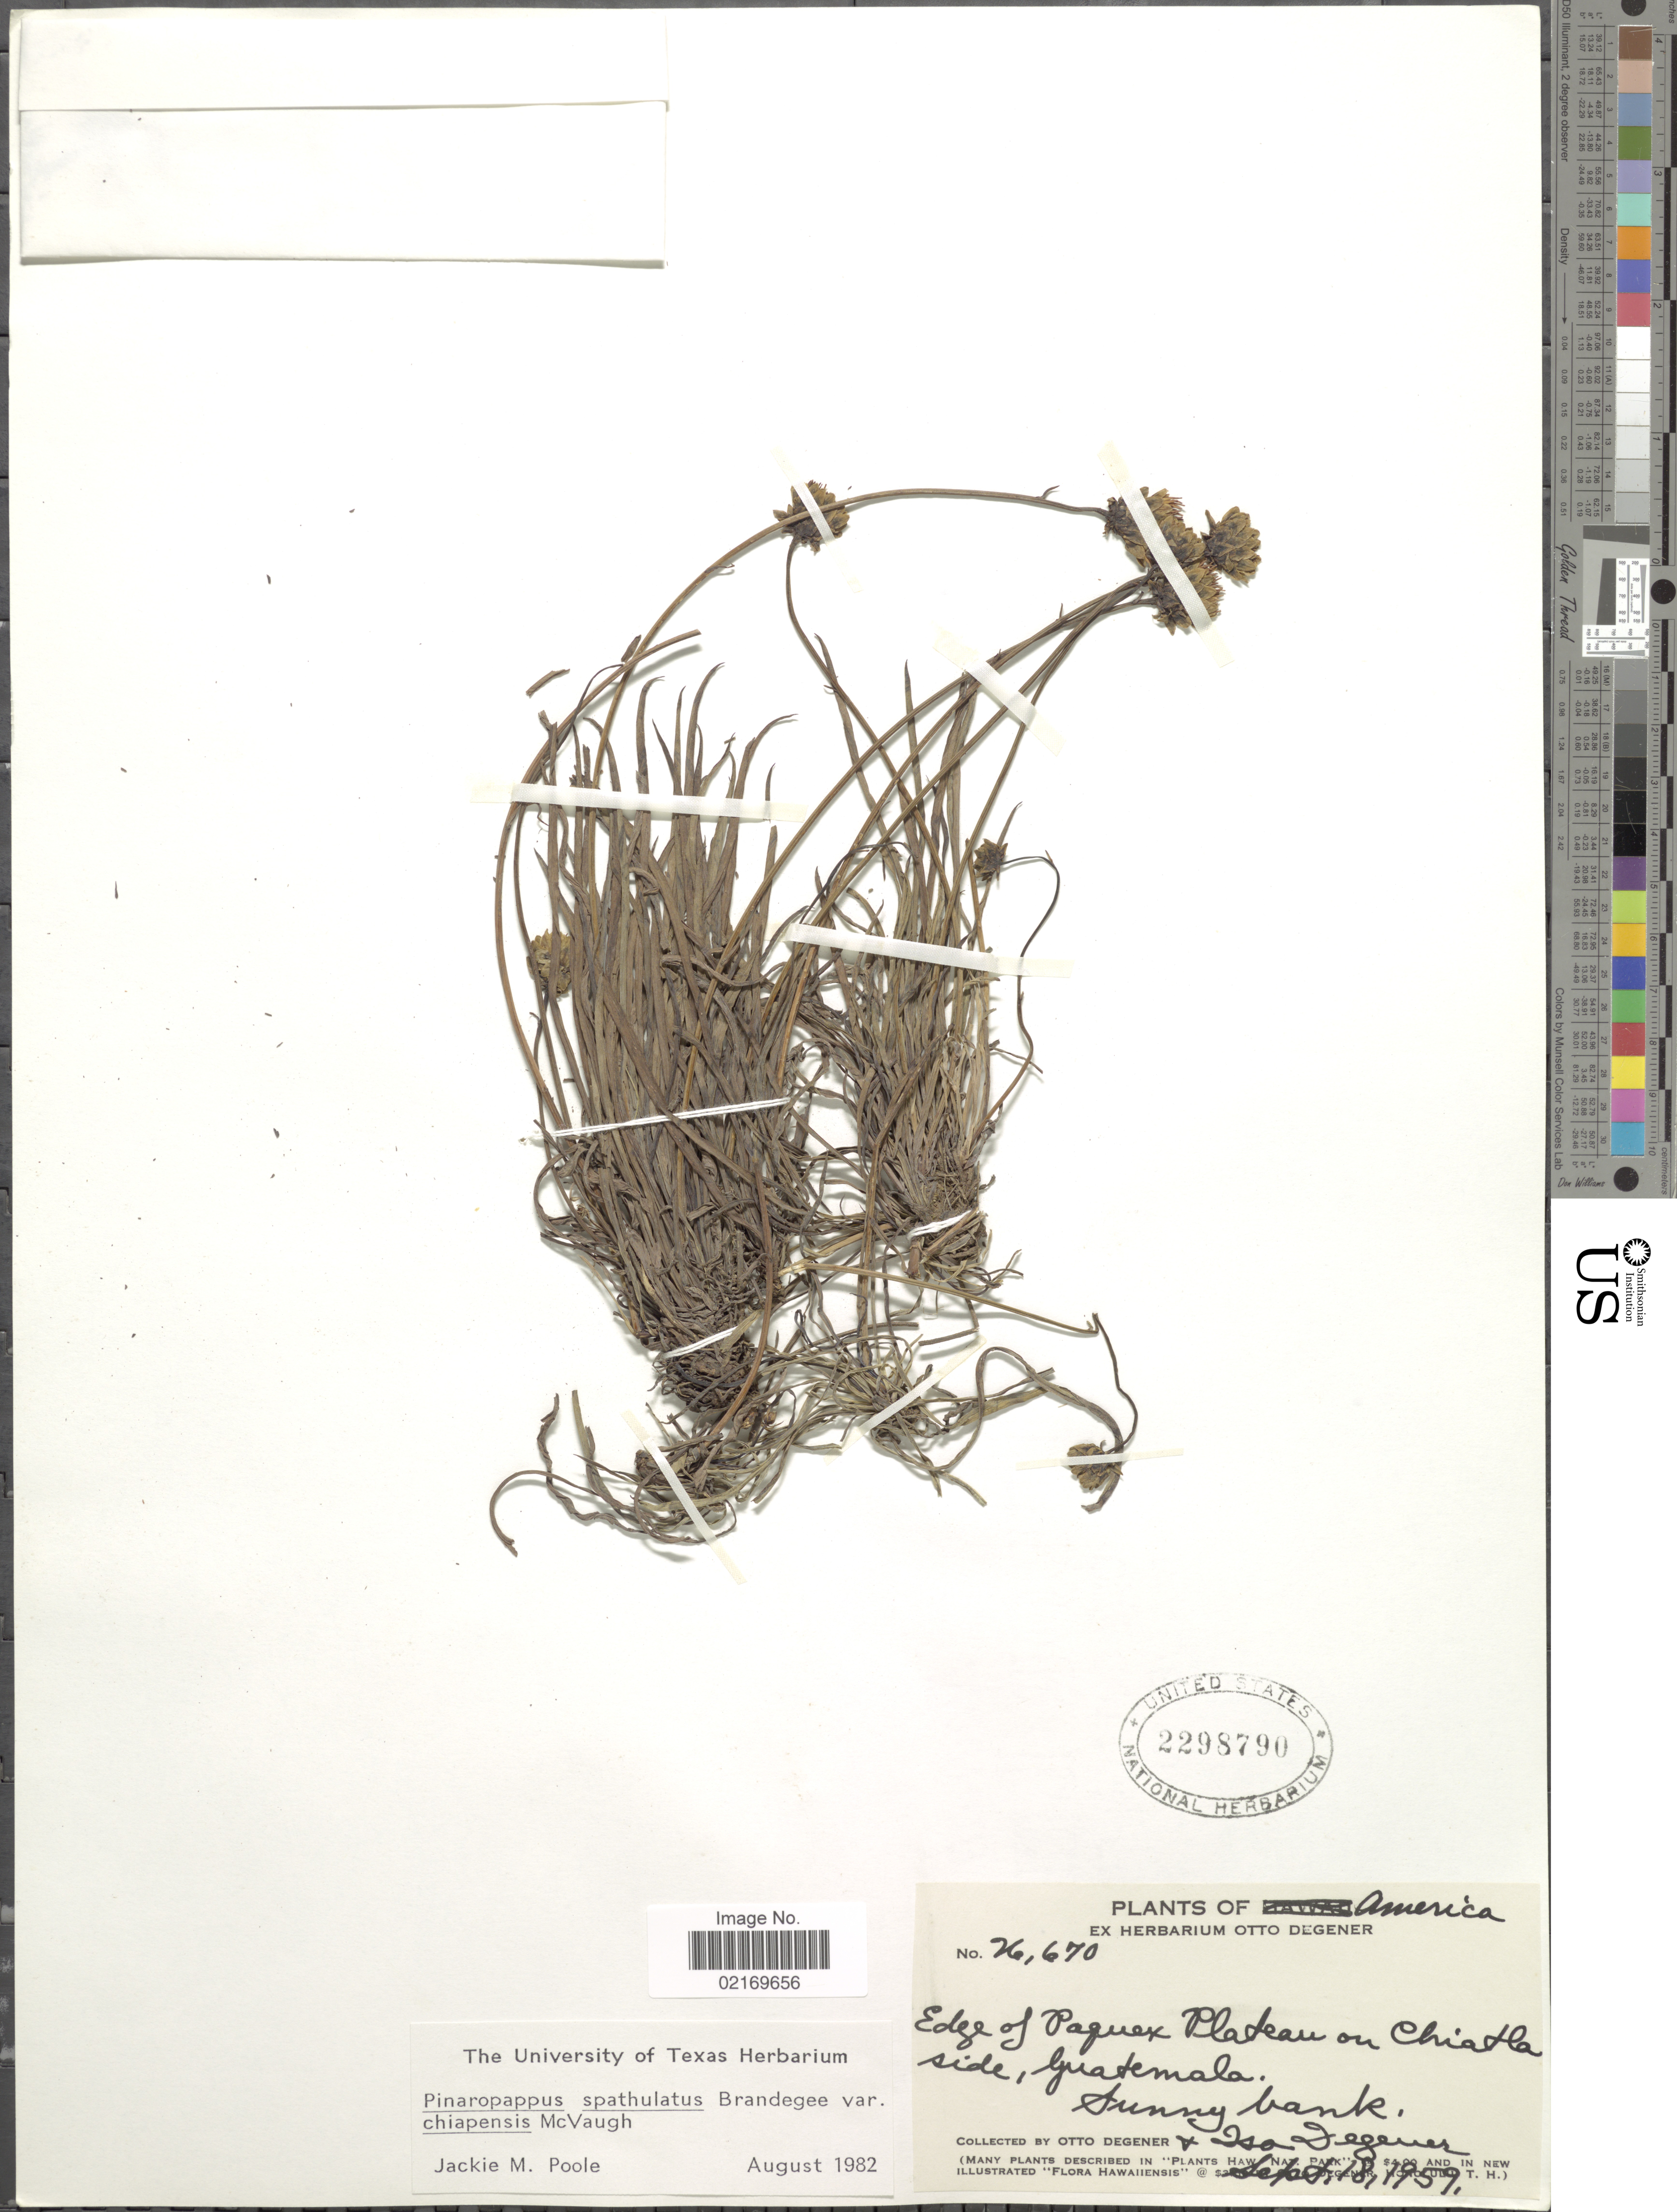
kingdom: Plantae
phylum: Tracheophyta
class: Magnoliopsida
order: Asterales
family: Asteraceae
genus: Pinaropappus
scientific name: Pinaropappus spathulatus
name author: Brandegee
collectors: O. Degener & I. Degener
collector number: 670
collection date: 1959-09-18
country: Guatemala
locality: America, edge of Paquex Plateau on Chiatla side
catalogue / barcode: US 2298790